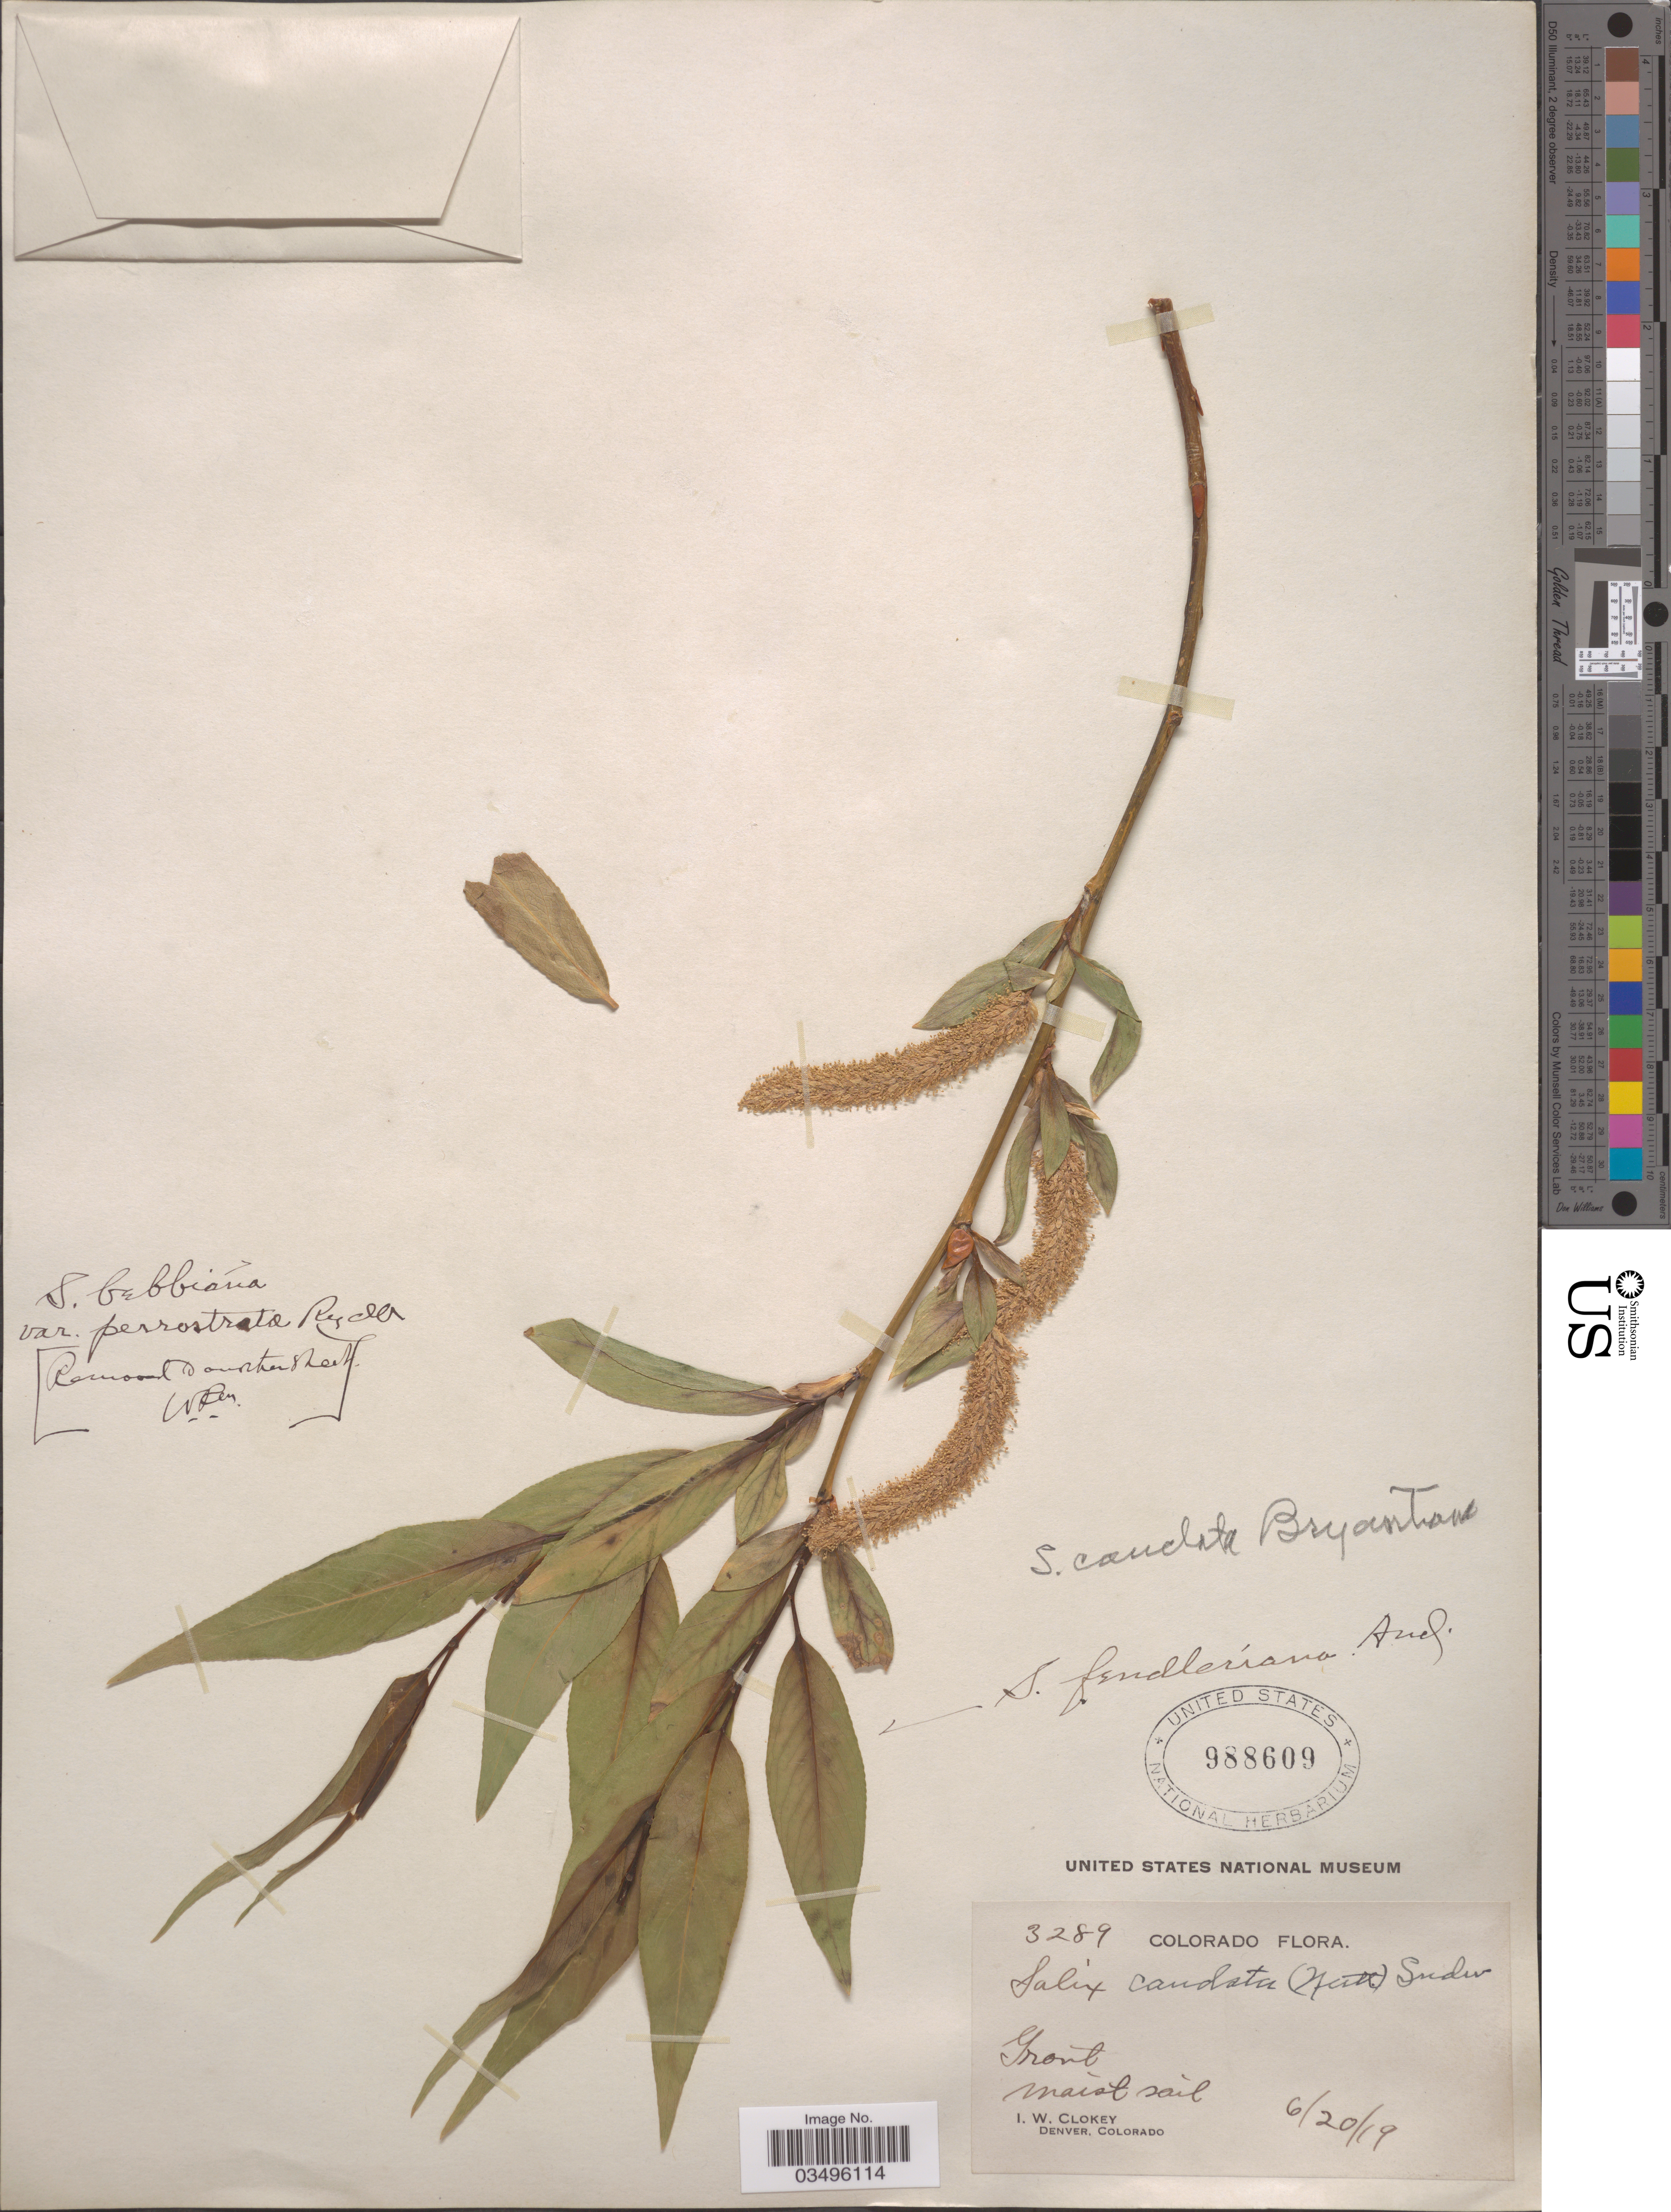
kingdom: Plantae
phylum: Tracheophyta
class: Magnoliopsida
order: Malpighiales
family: Salicaceae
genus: Salix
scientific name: Salix caudata var. bryantiana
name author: C.R. Ball & Bracelin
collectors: I. W. Clokey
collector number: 3289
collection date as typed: Transcribed d/m/y: 20/6/19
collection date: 1919-06-20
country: United States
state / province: Colorado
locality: Grant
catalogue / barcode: US 988609